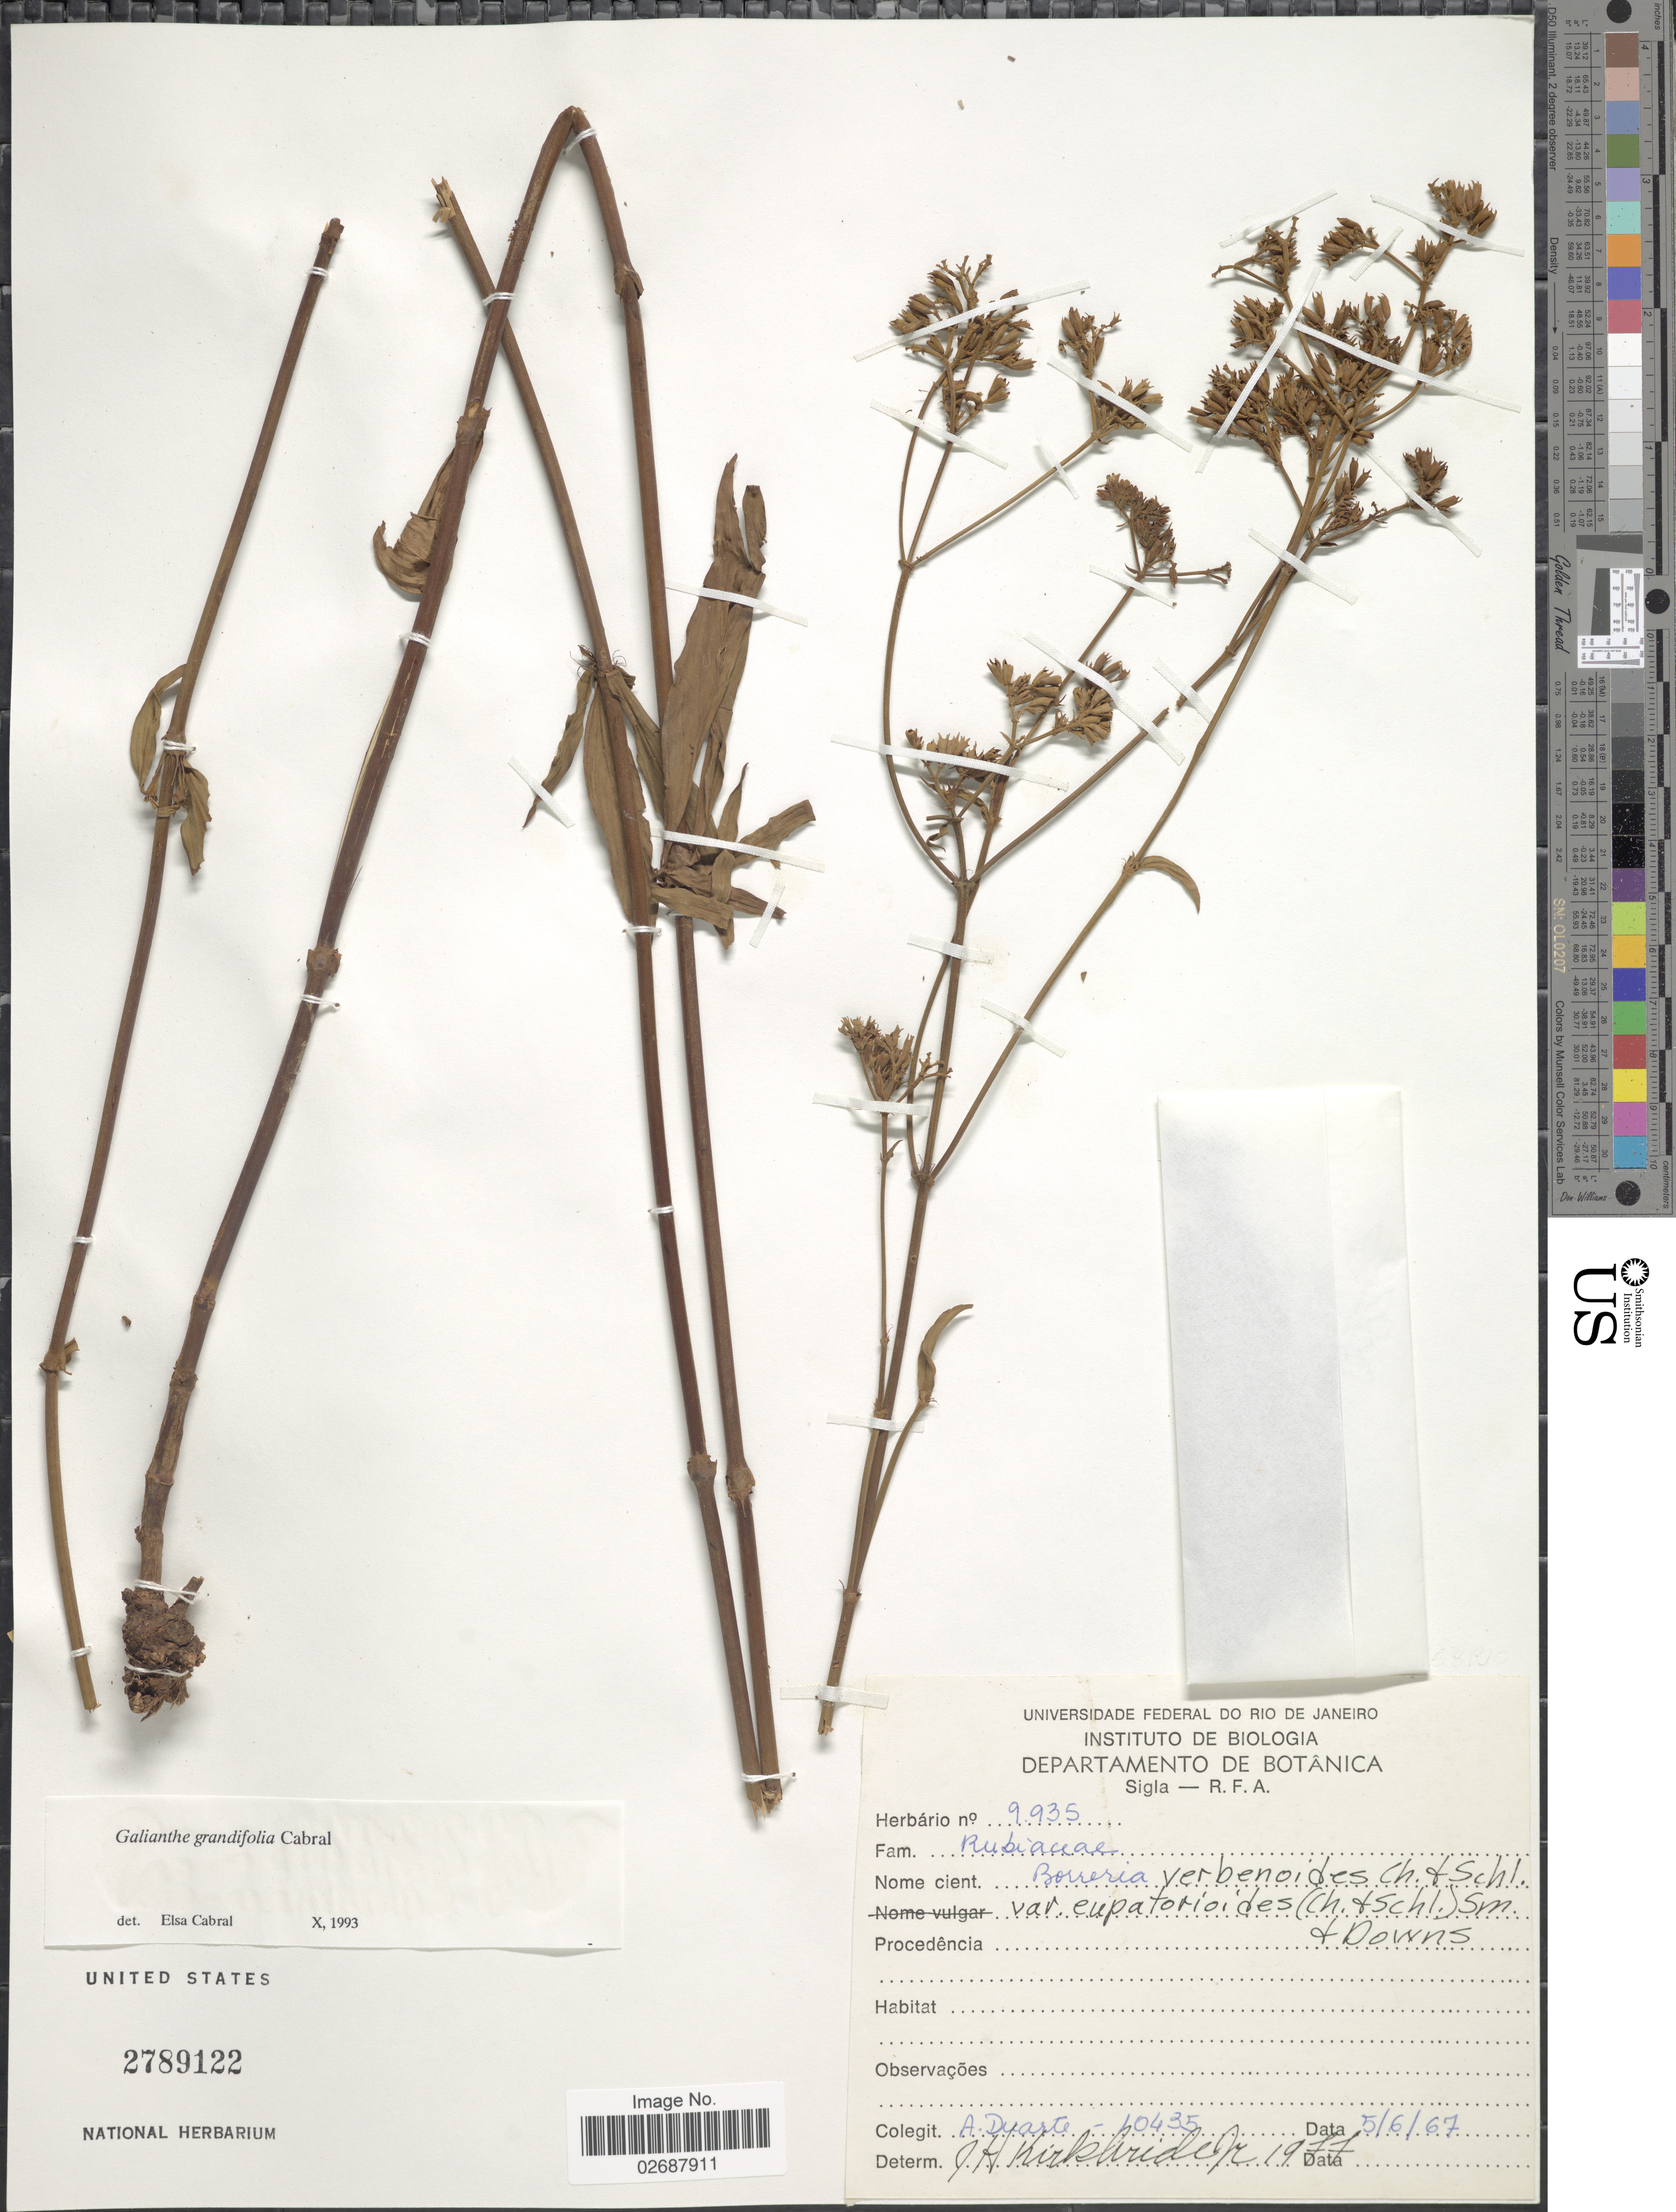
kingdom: Plantae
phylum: Tracheophyta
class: Magnoliopsida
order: Gentianales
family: Rubiaceae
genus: Galianthe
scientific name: Galianthe grandifolia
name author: E.L. Cabral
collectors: A. P. Duarte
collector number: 10435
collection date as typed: Transcribed d/m/y: 5/6/67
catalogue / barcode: US 2789122